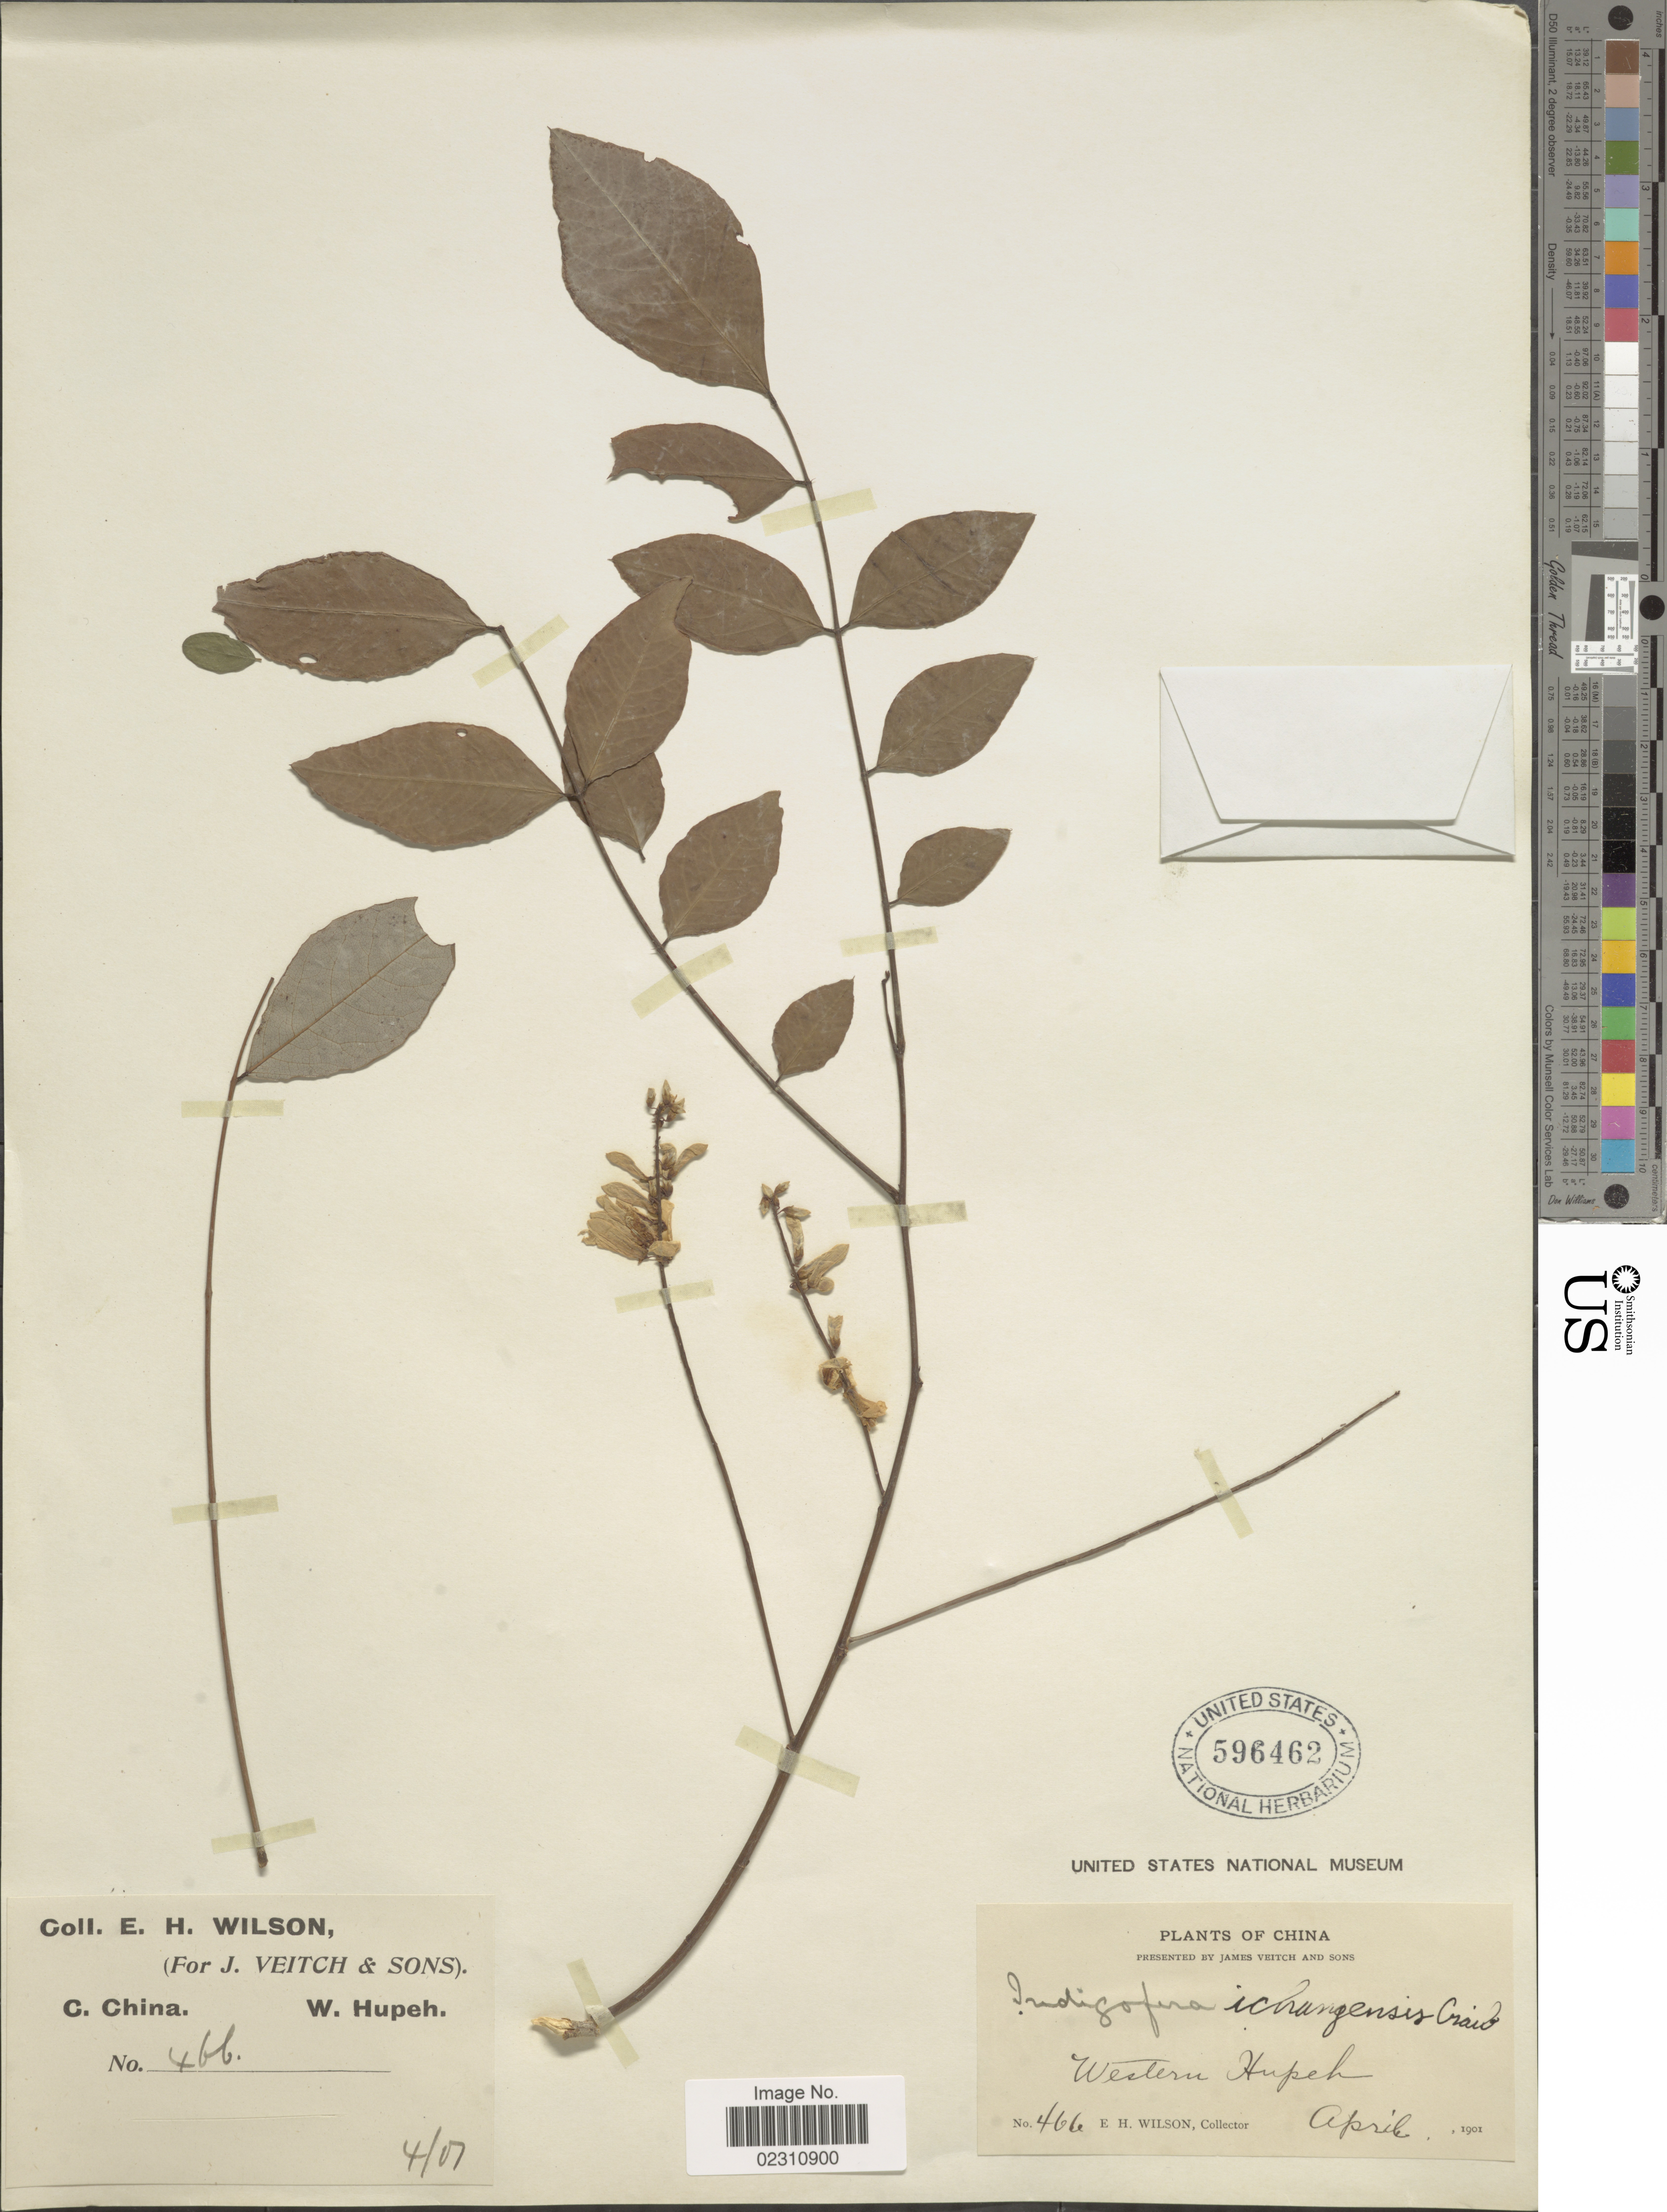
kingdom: Plantae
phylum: Tracheophyta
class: Magnoliopsida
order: Fabales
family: Fabaceae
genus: Indigofera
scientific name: Indigofera ichangensis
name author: Craib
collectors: E. Wilson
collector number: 466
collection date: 1901-04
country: China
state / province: Hubei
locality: Western Hupeh, C. China.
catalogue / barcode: US 596462